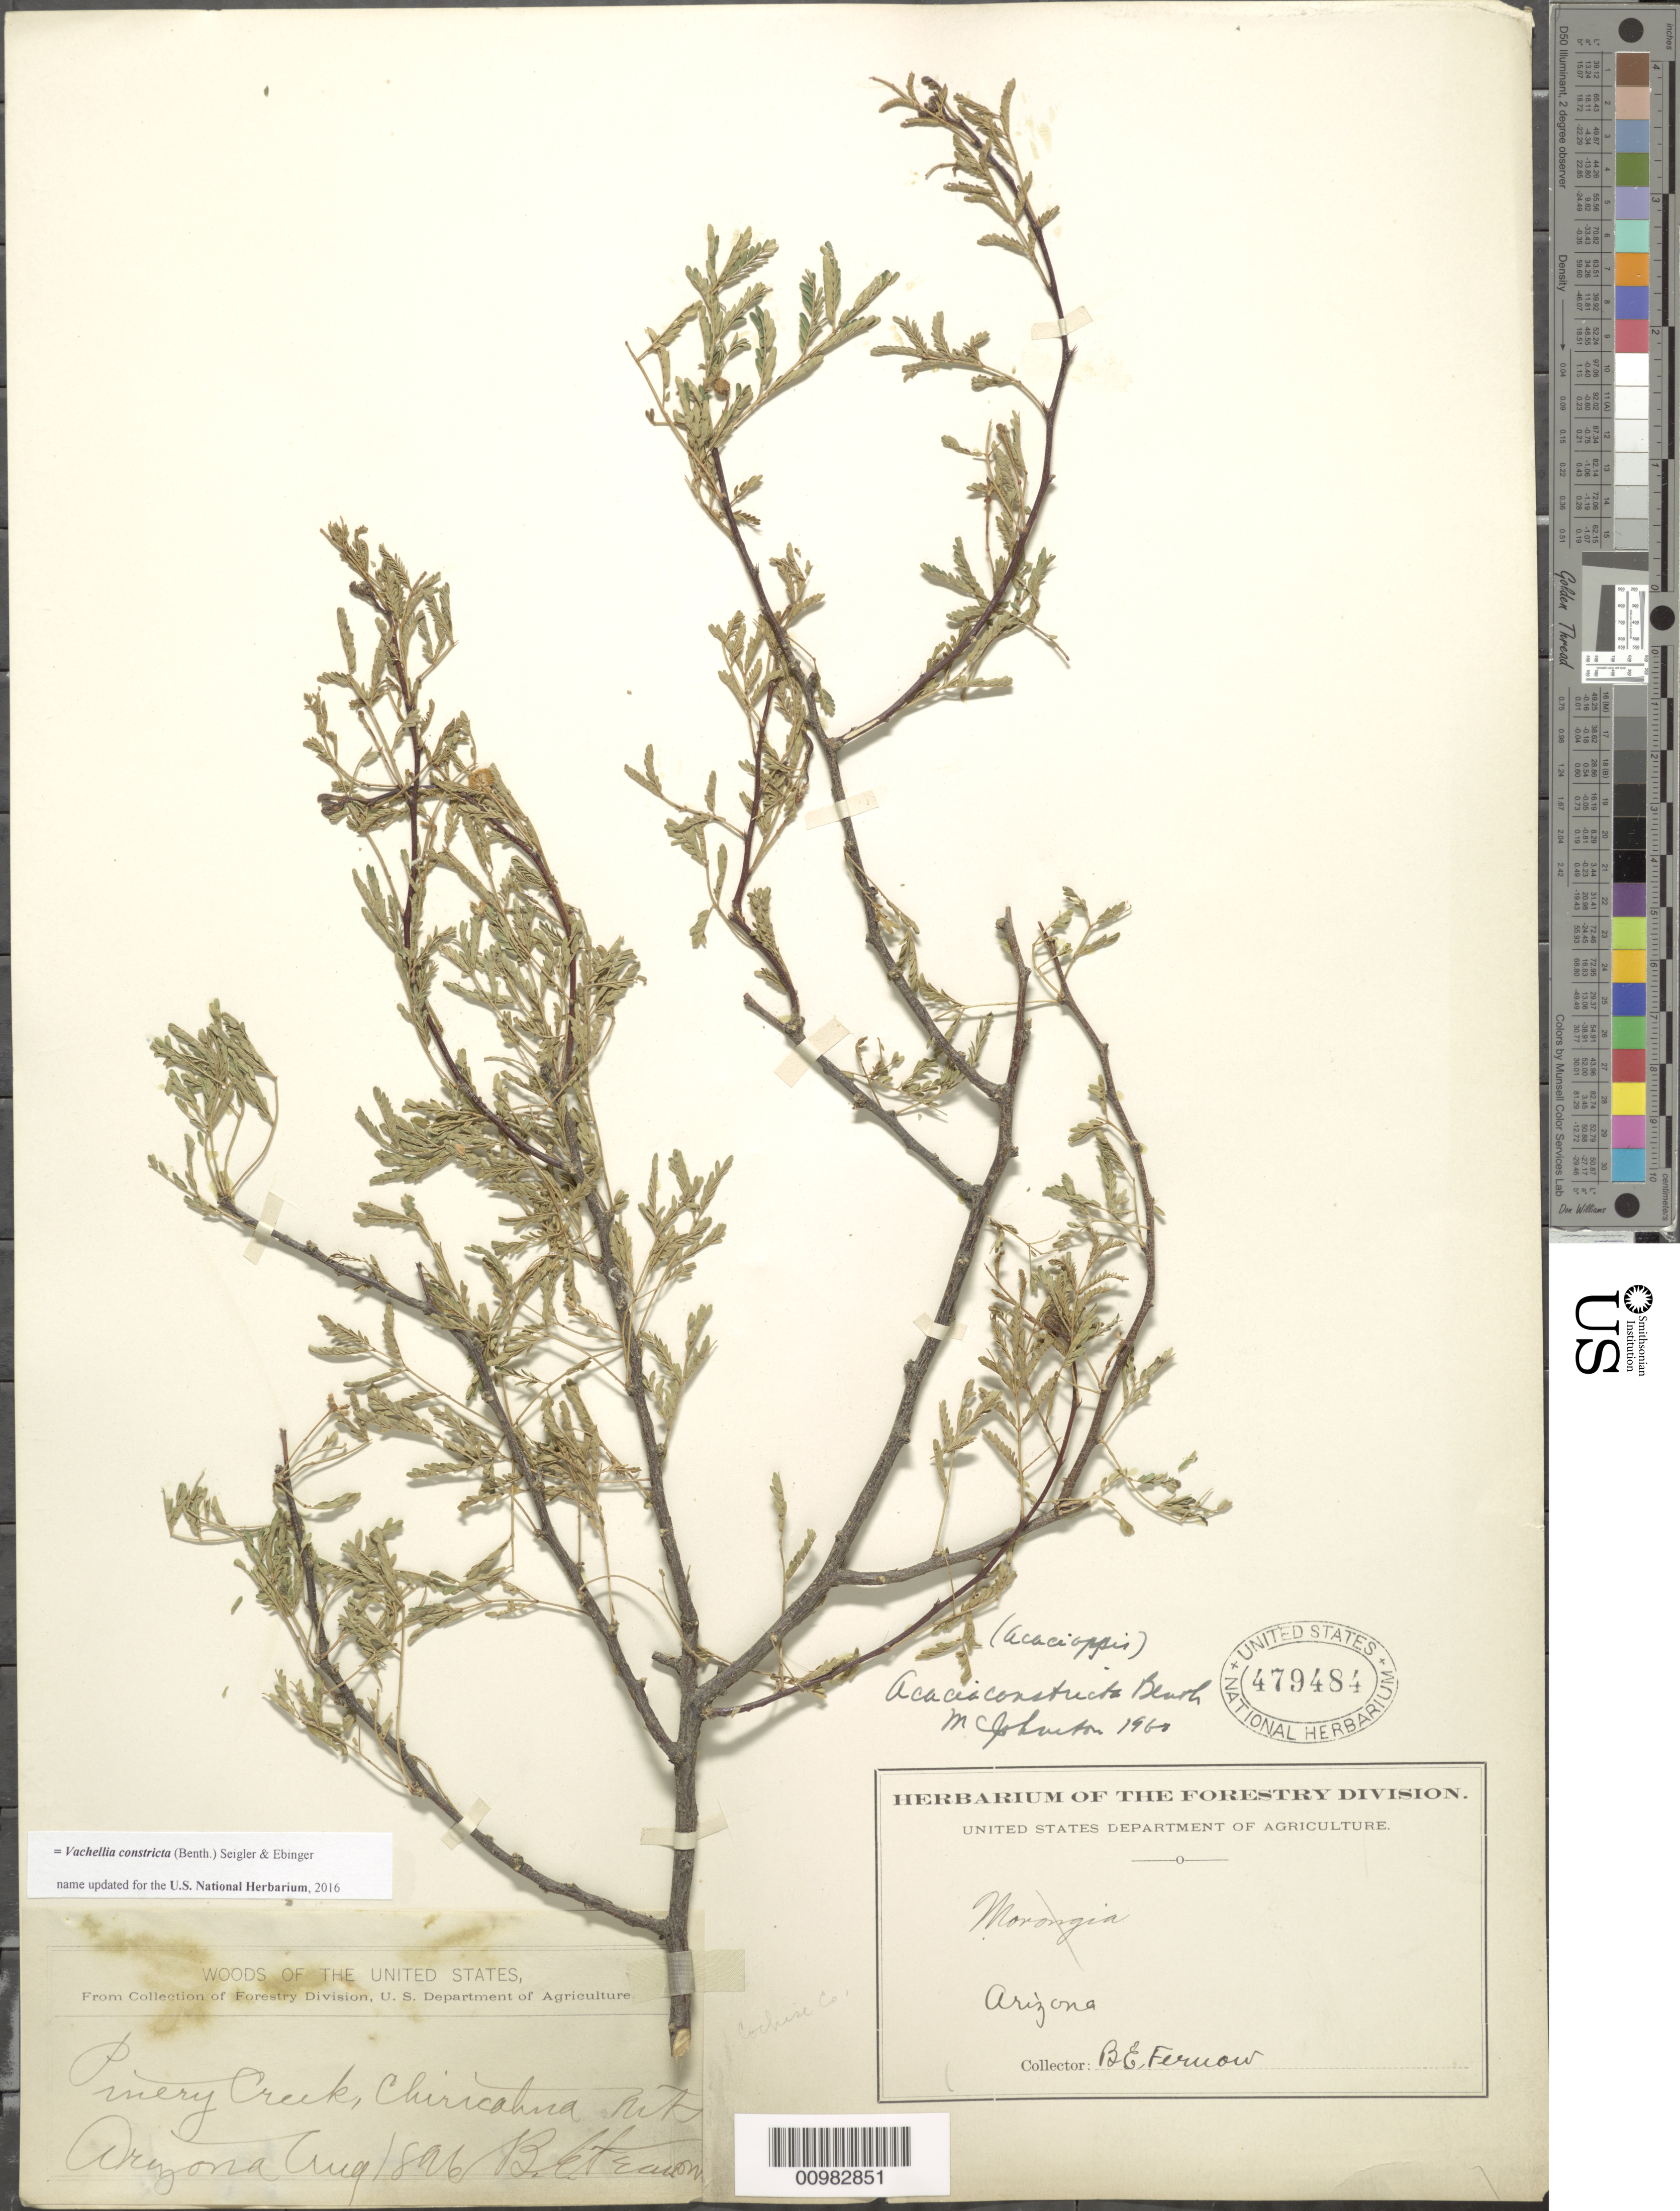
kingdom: Plantae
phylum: Tracheophyta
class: Magnoliopsida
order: Fabales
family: Fabaceae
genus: Vachellia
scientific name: Vachellia constricta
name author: (Benth.) Seigler & Ebinger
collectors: B. Fernow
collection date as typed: Aug 1896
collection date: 1896-08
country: United States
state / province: Arizona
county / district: Cochise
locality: Piney Creek, Churucahua Mountains.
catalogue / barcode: US 479484